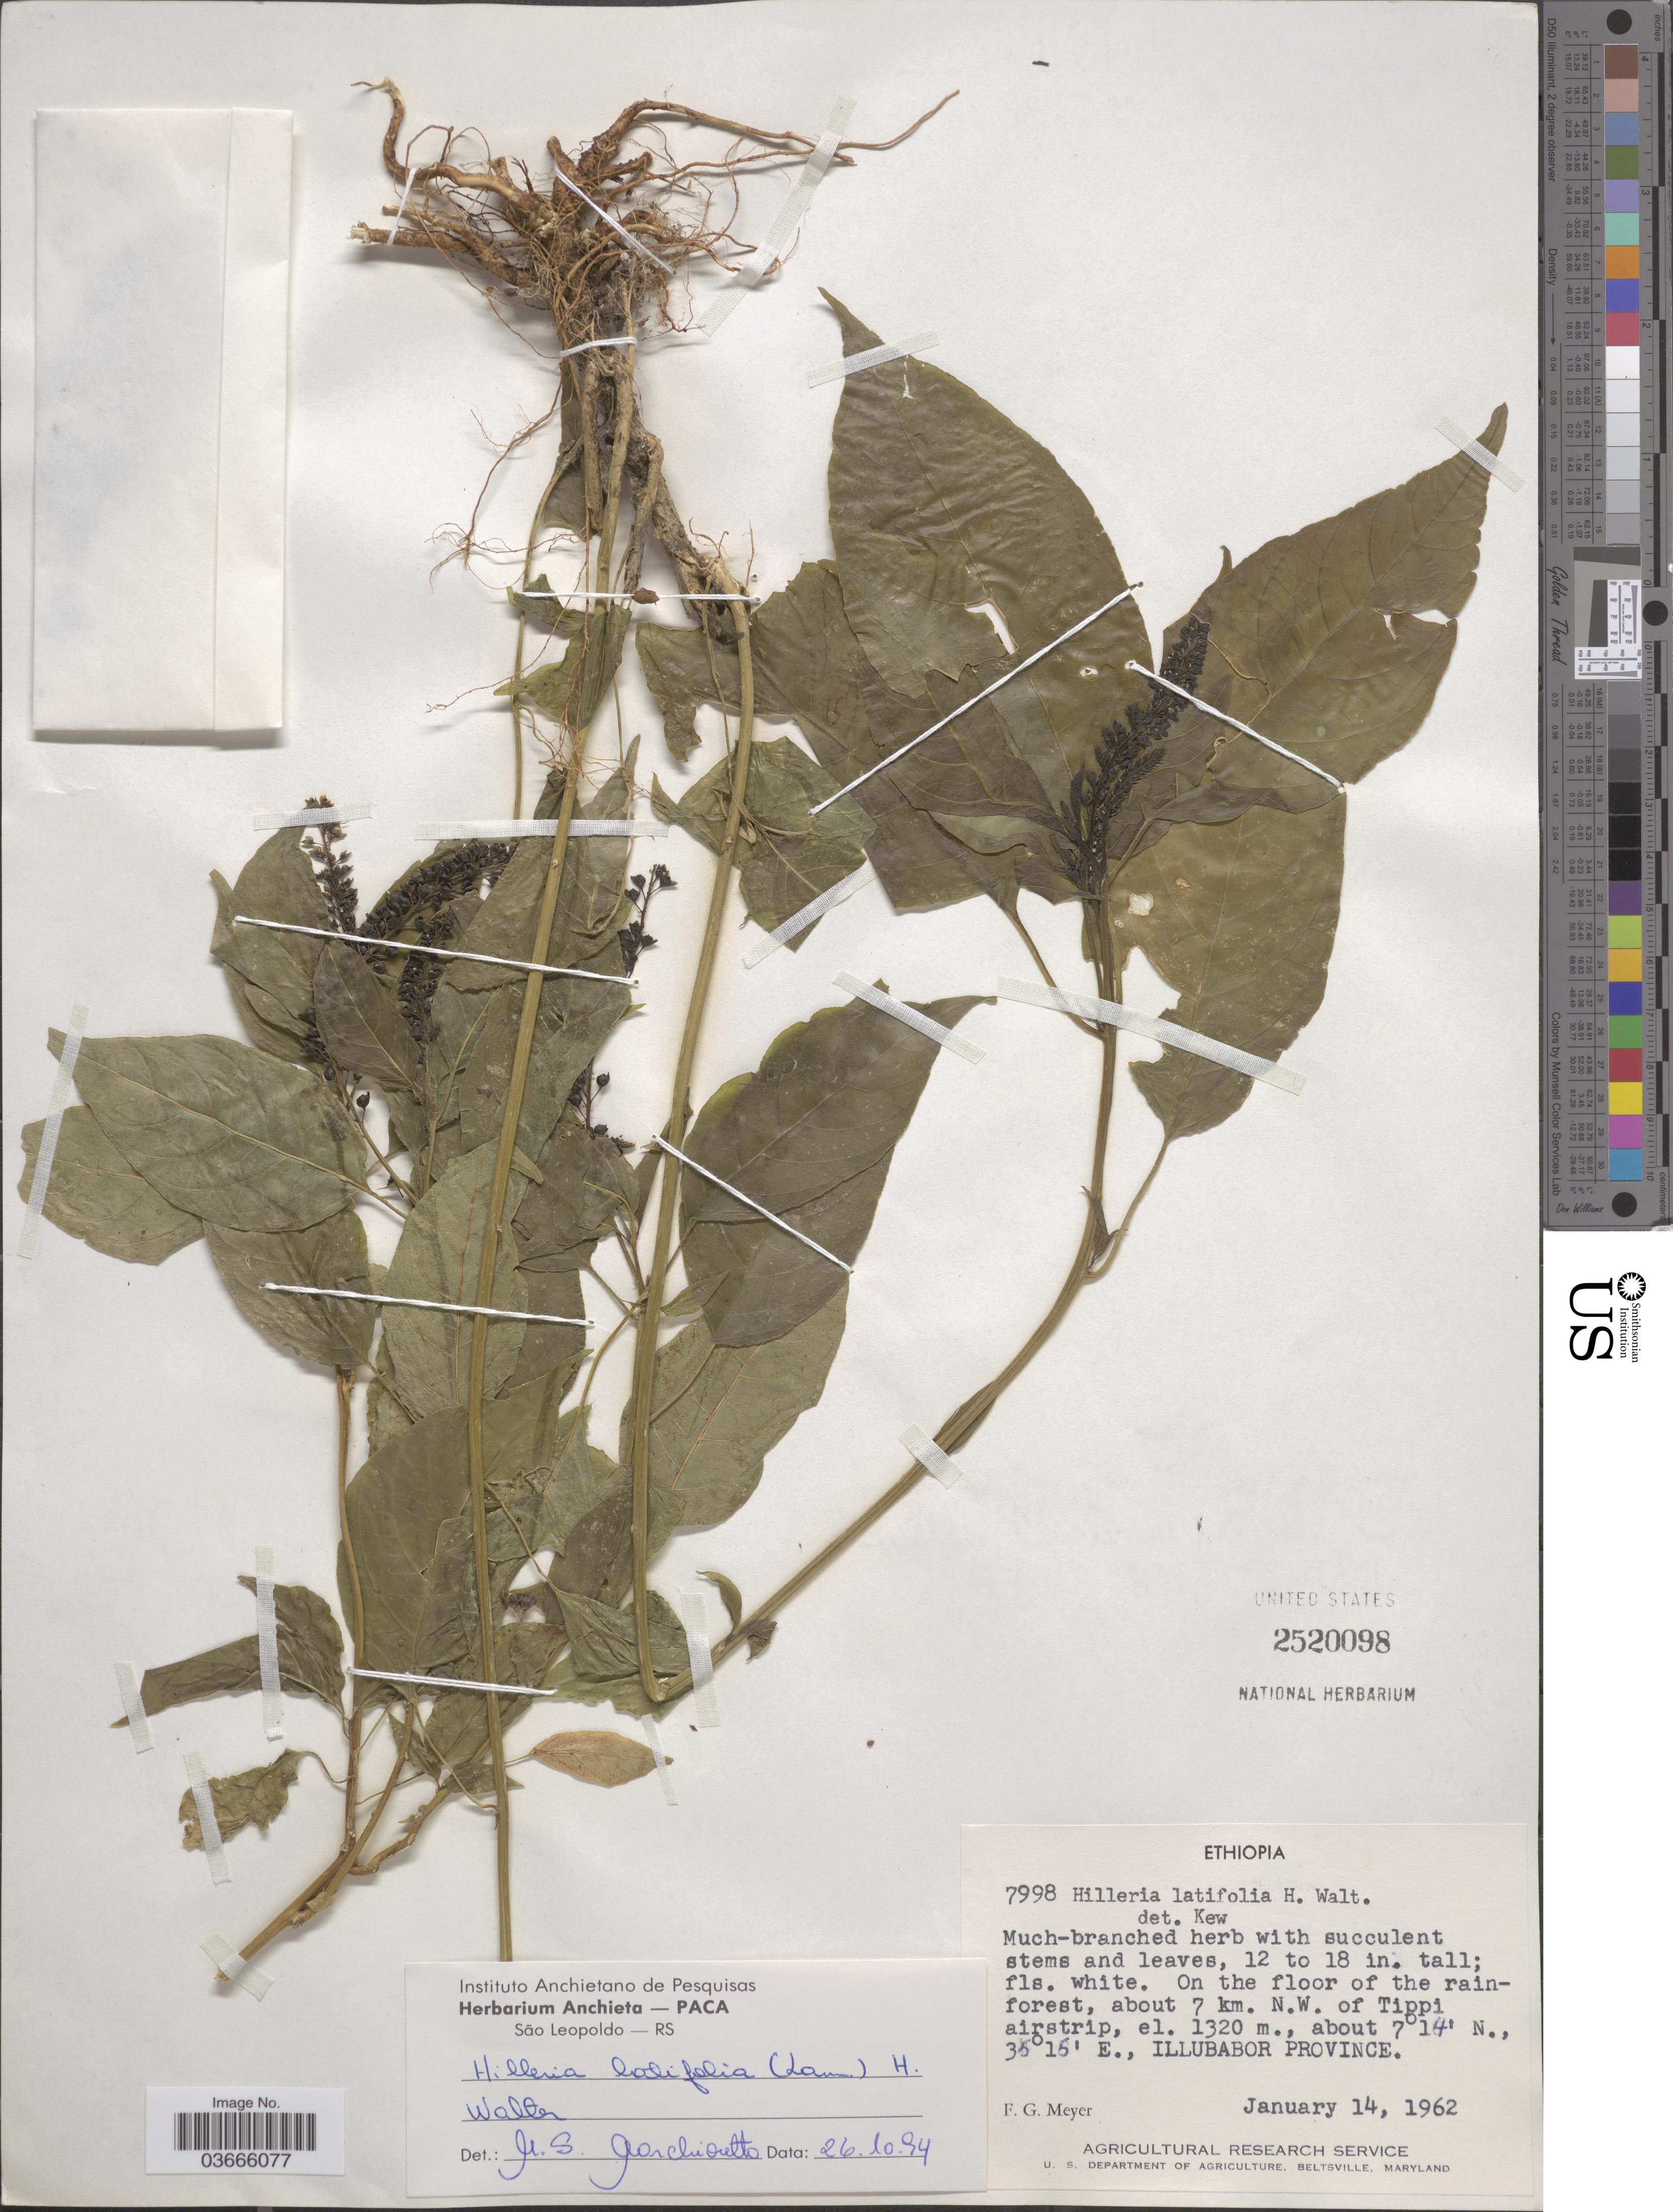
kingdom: Plantae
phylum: Tracheophyta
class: Magnoliopsida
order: Caryophyllales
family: Phytolaccaceae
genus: Hilleria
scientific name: Hilleria latifolia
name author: (Lam.) H. Walter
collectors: F. G. Meyer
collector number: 7998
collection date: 1962-01-14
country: Ethiopia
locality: On the floor of the rainforest, about 7 km. N.W. of Tippi aistrip. Illubabor Province.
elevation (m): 1320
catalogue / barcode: US 2520098